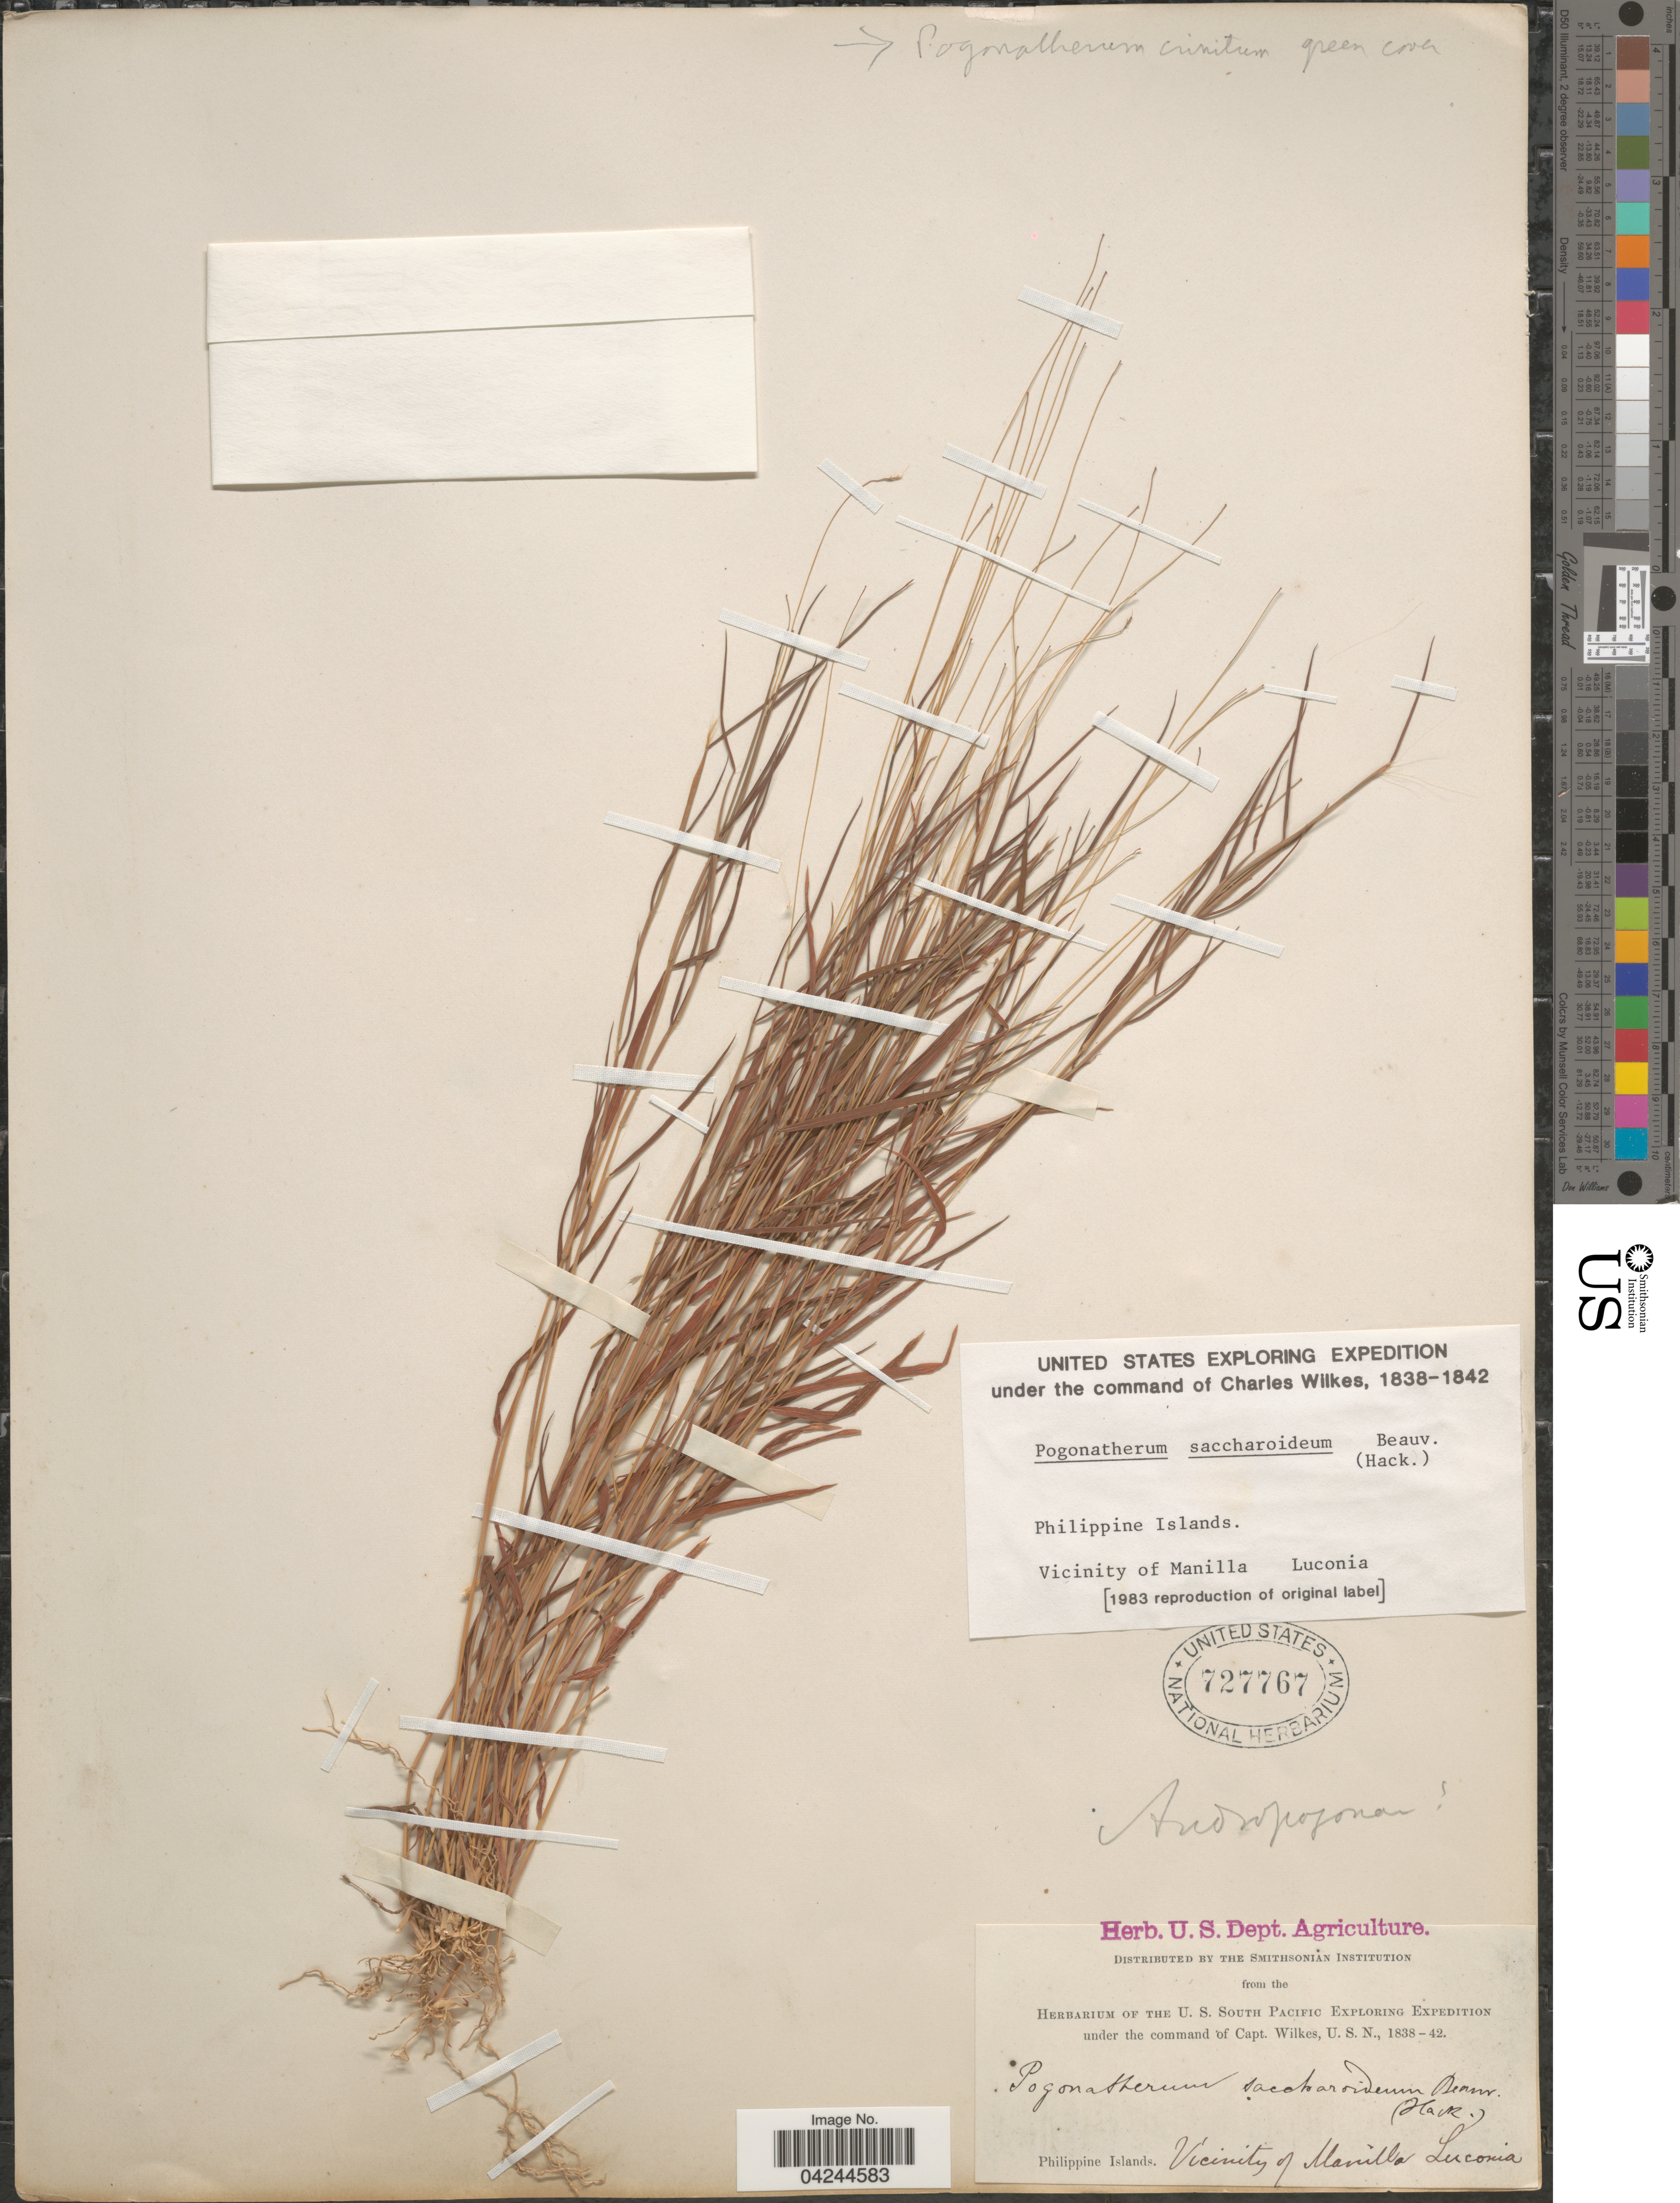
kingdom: Plantae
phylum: Tracheophyta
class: Liliopsida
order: Poales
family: Poaceae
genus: Pogonatherum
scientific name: Pogonatherum crinitum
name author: (Thunb.) Kunth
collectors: Wilkes Explor. Exped.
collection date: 1838/1842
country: Philippines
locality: United States Exploring Expedition. Philippine Islands. Vicinity of Manila. Luconia. The U.S. South Pacific Exploring Expedition, 1838-42.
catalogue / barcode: US 727767